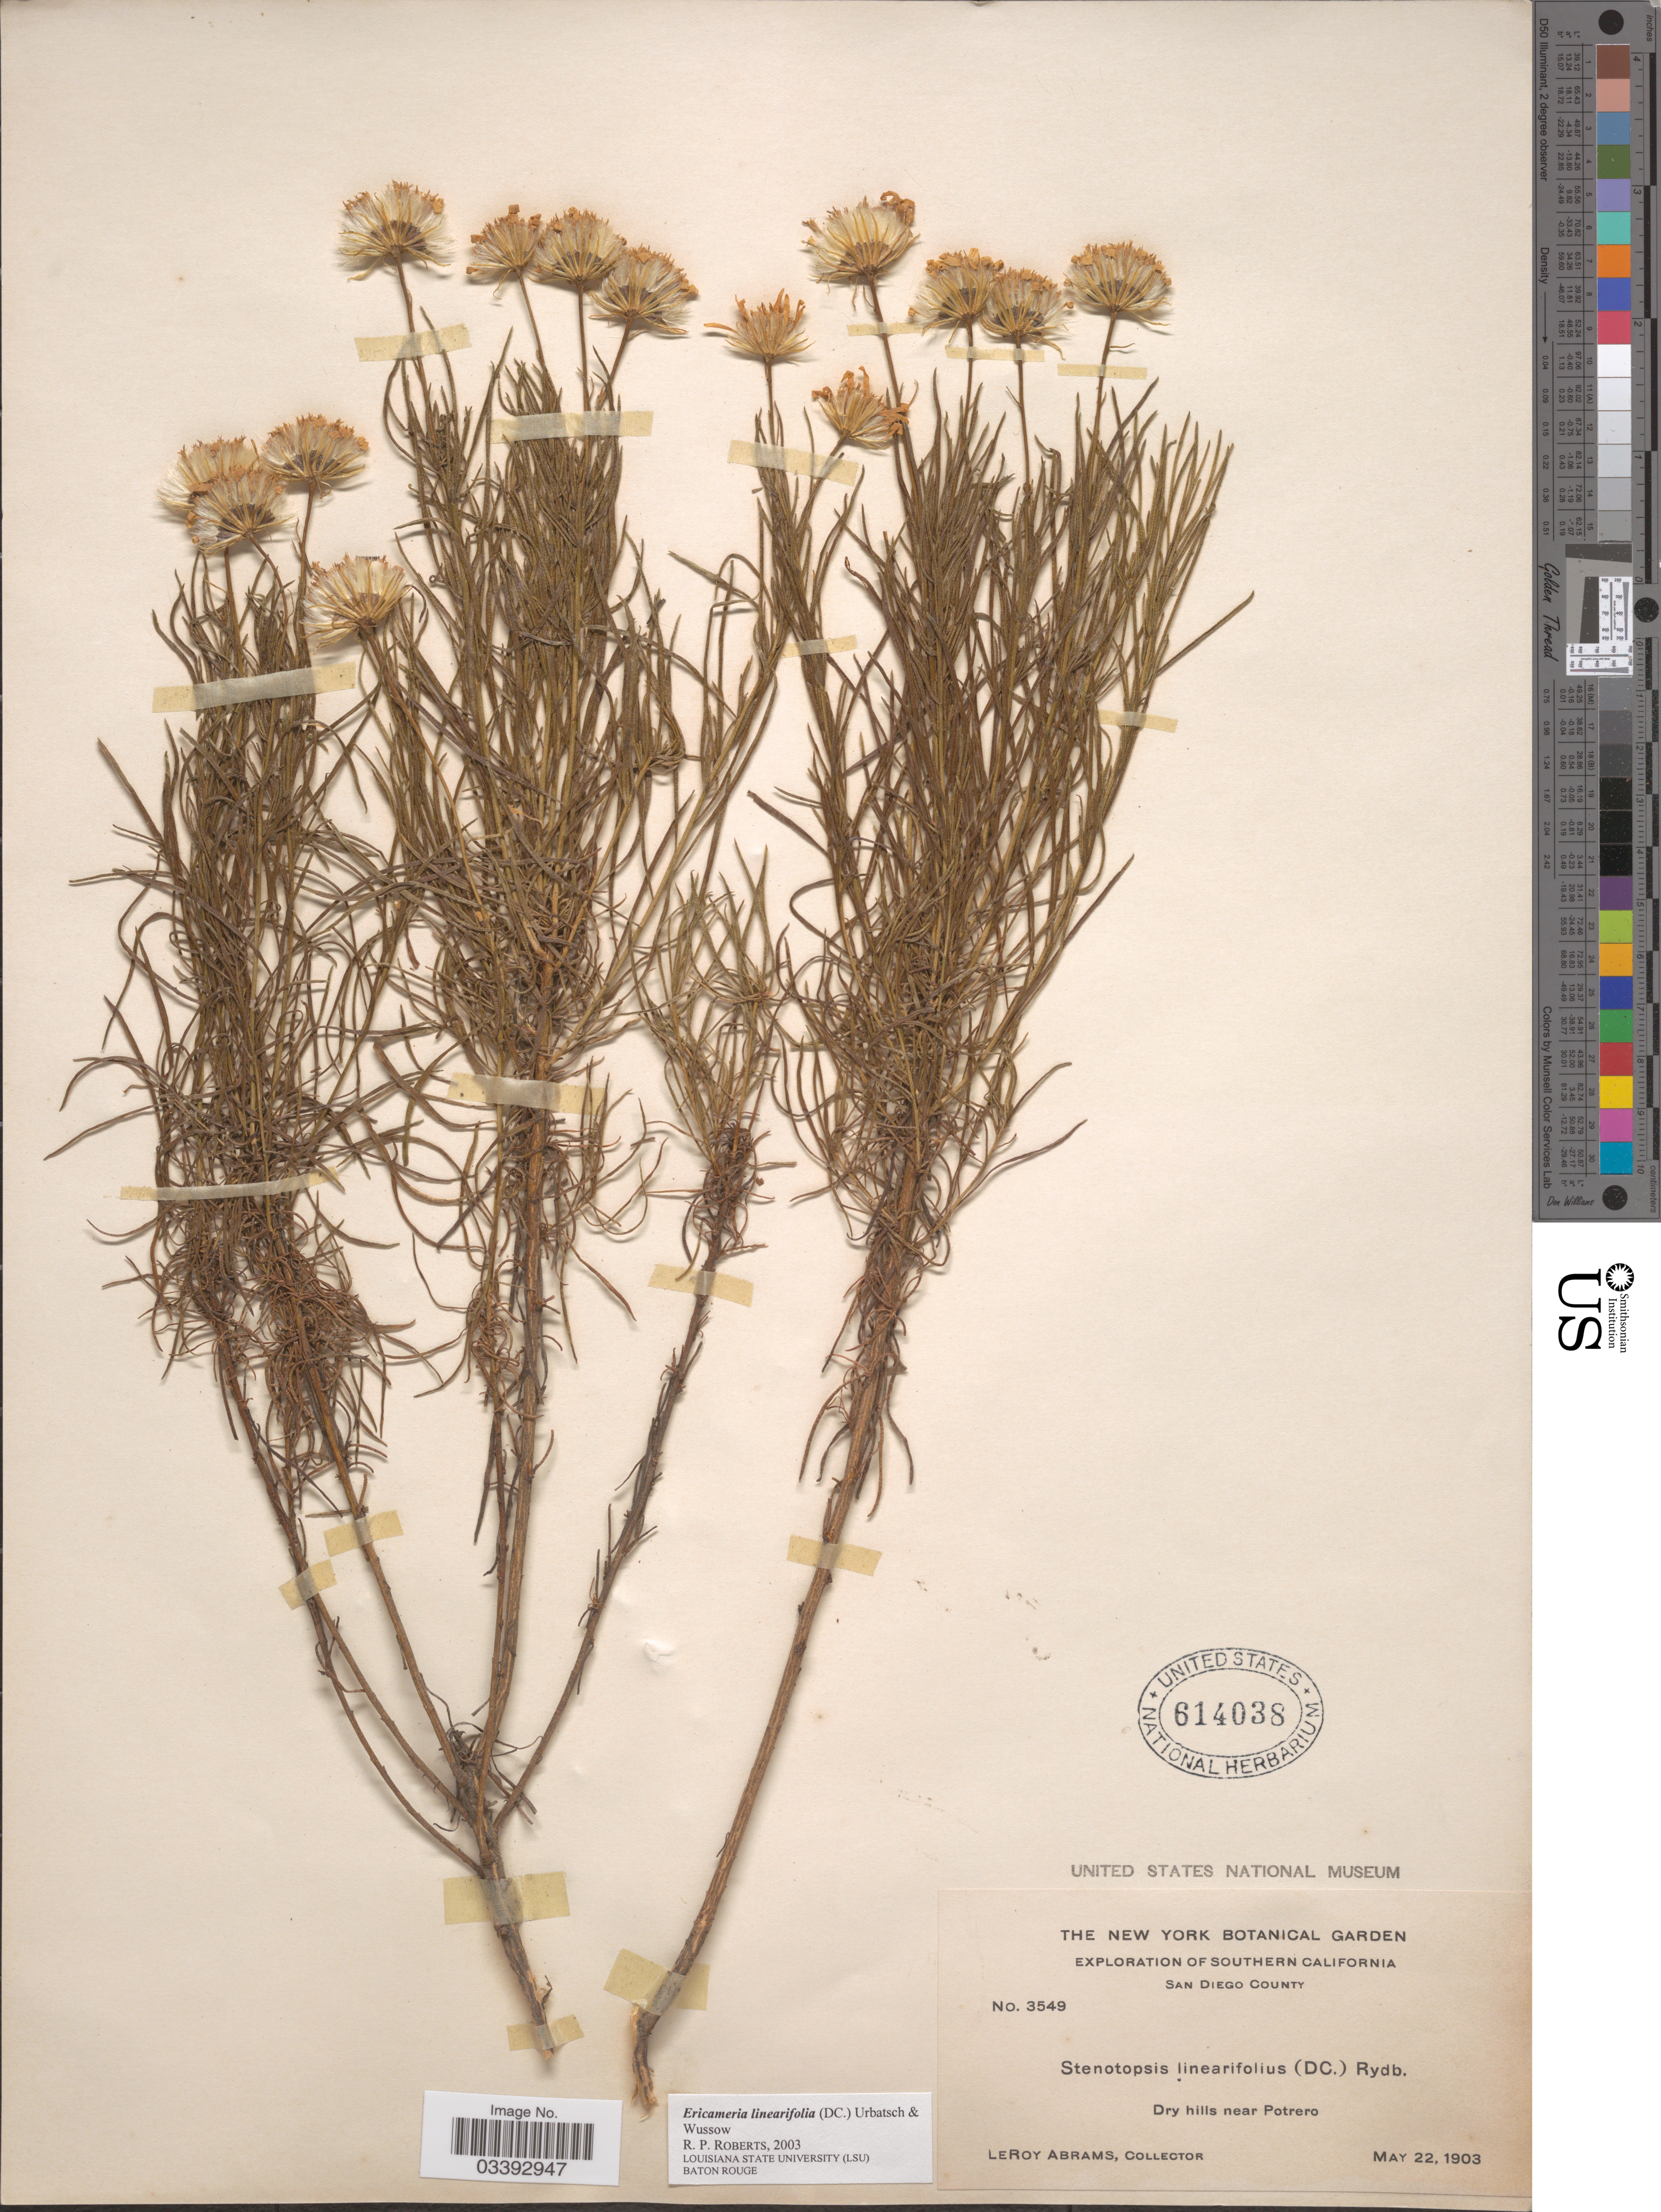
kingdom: Plantae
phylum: Tracheophyta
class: Magnoliopsida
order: Asterales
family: Asteraceae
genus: Ericameria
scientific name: Ericameria linearifolia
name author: (DC.) Urbatsch & Wussow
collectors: L. Abrams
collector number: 3549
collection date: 1903-05-22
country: United States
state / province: California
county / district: San Diego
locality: Southern California, San Diego County. Dry hills near Potrero.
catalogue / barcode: US 614038